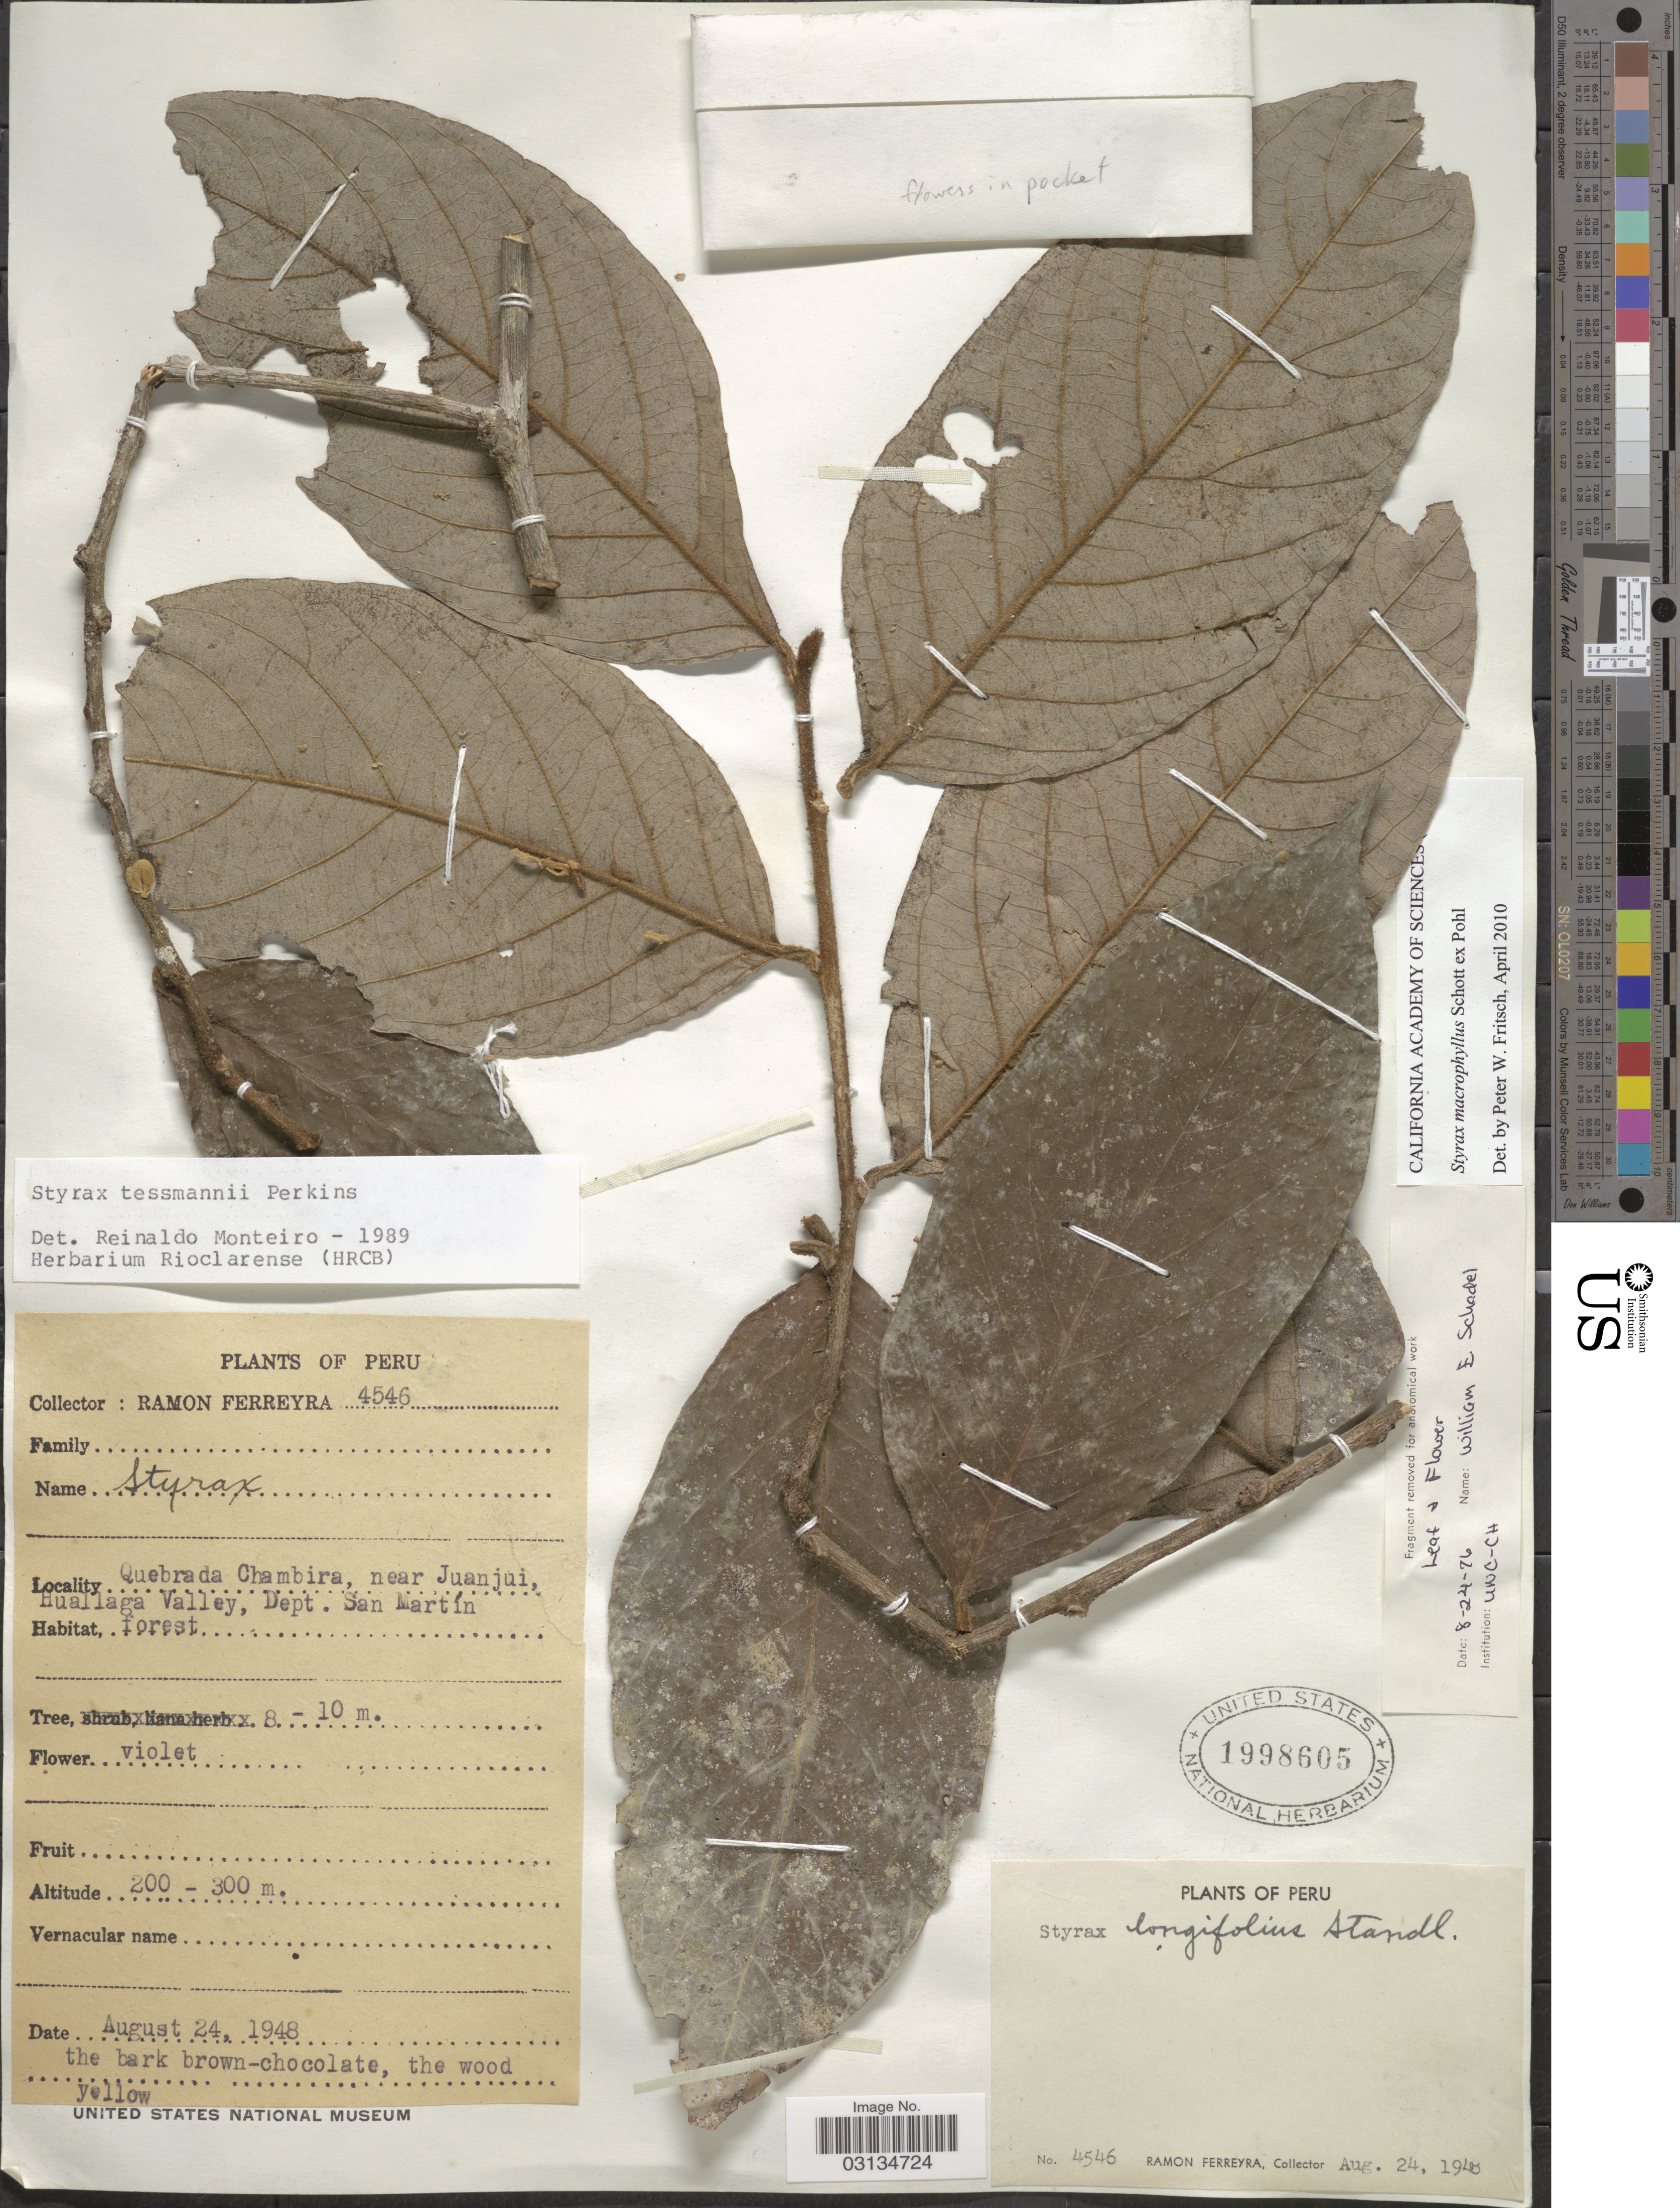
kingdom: Plantae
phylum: Tracheophyta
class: Magnoliopsida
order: Ericales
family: Styracaceae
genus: Styrax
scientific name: Styrax macrophyllus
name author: Schott ex Pohl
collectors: R. A. Ferreyra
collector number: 4546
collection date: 1948-08-24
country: Peru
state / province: San Martín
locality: Quebrada Chambira, near Juanjui, Huallaga Valley, Dept. San Martín.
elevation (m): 200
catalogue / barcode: US 1998605